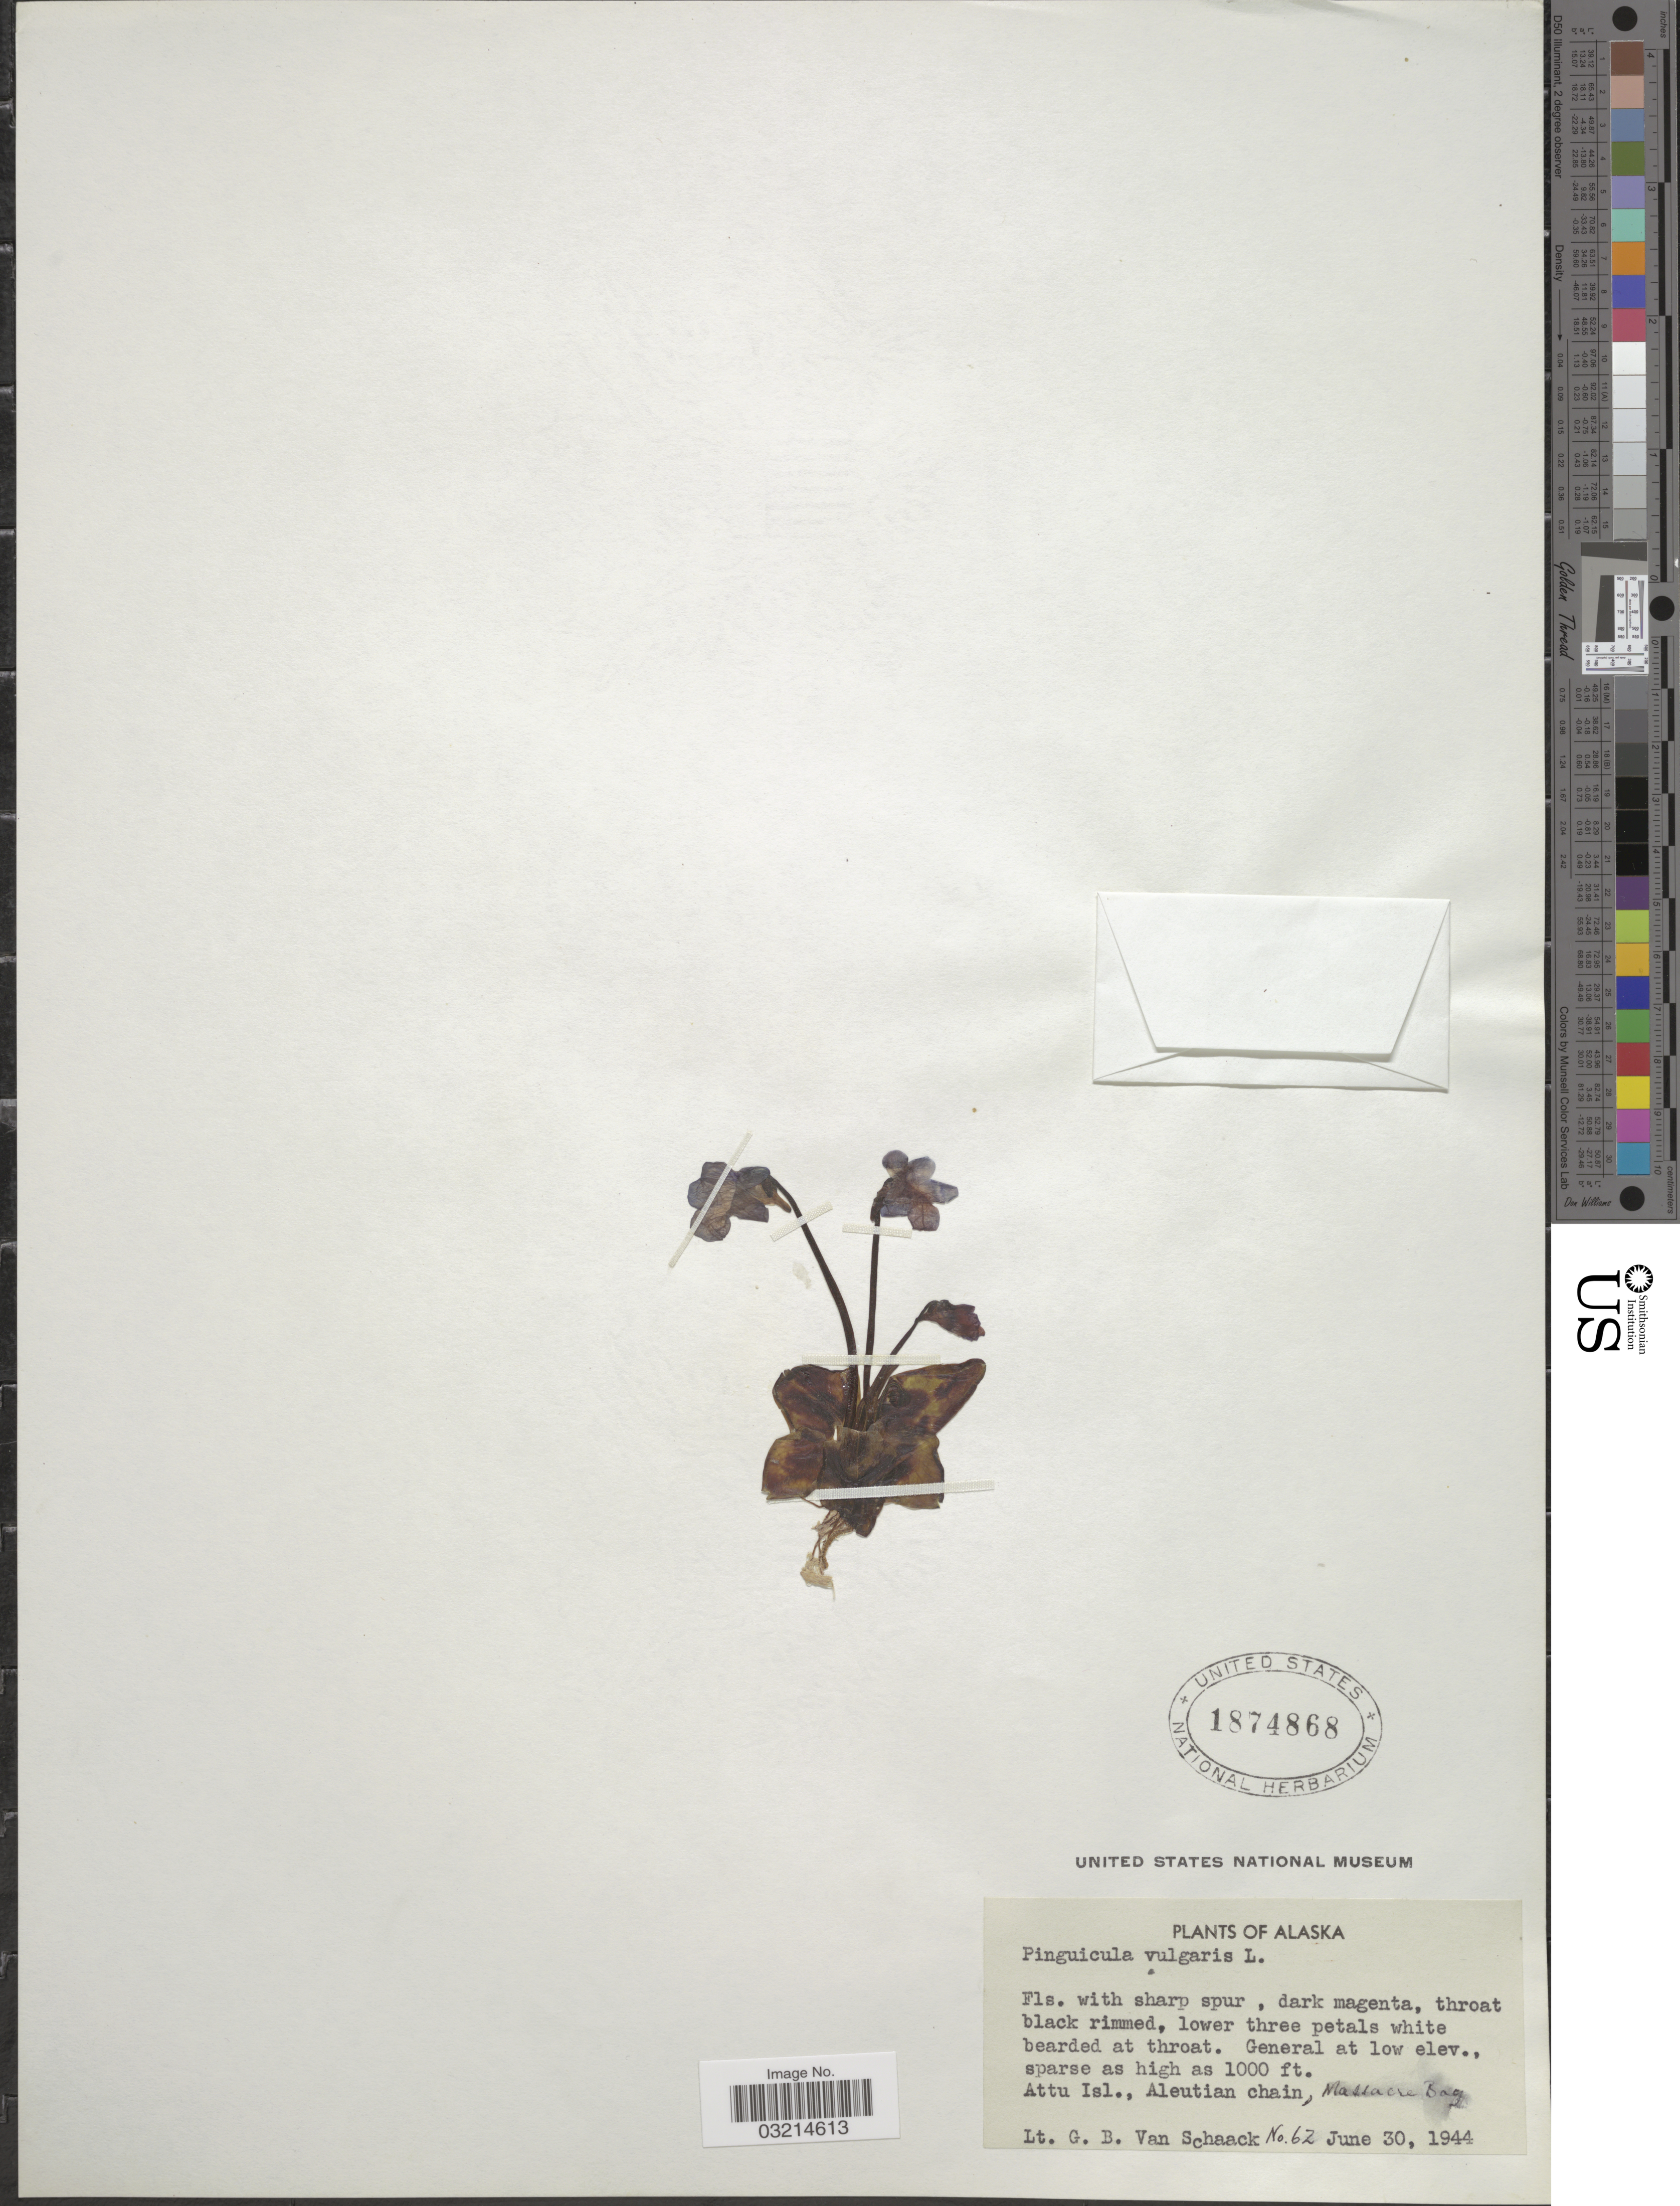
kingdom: Plantae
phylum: Tracheophyta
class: Magnoliopsida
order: Lamiales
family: Lentibulariaceae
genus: Pinguicula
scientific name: Pinguicula vulgaris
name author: L.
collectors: G. Van Schaack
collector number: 62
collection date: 1944-06-30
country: United States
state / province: Alaska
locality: Attu Isl., Aleutian chain, Massacre Bay.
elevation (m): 305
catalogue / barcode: US 1874868